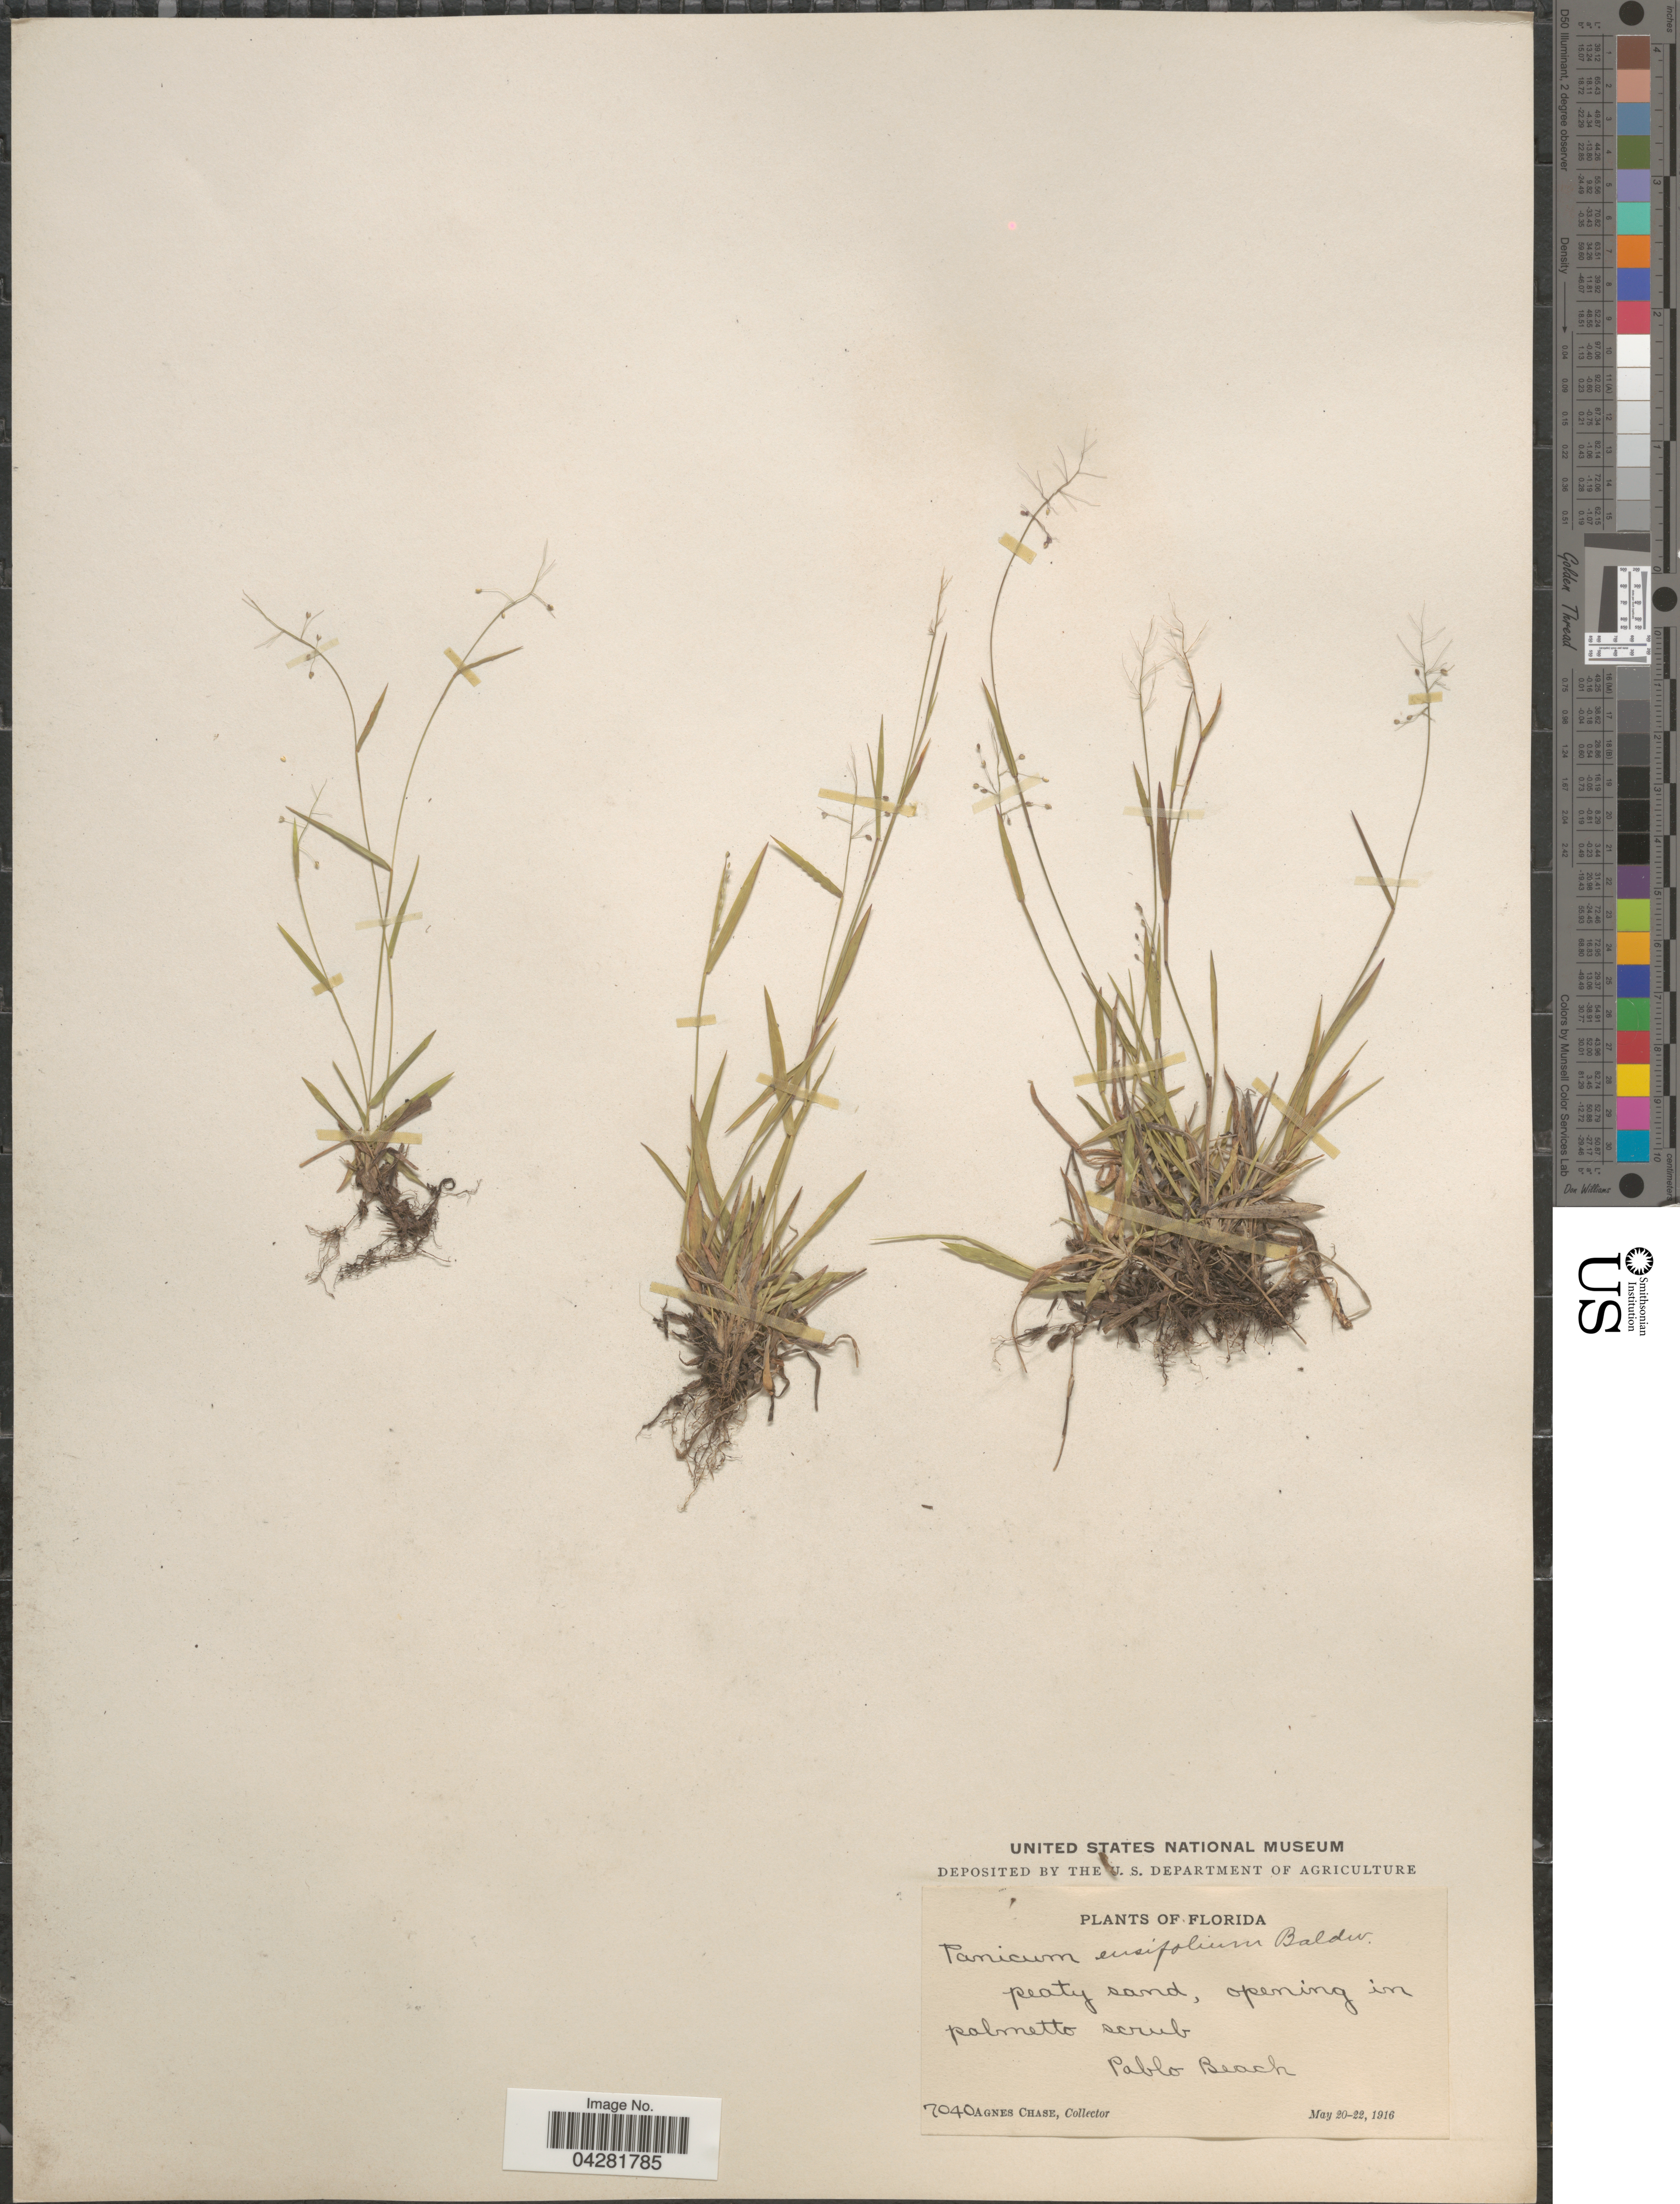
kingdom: Plantae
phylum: Tracheophyta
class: Liliopsida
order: Poales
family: Poaceae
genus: Dichanthelium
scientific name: Dichanthelium ensifolium var. ensifolium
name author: (Baldwin ex Elliot) Gould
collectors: A. Chase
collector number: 7040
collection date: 1916-05-20/1916-05-22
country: United States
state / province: Florida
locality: Pablo Beach.